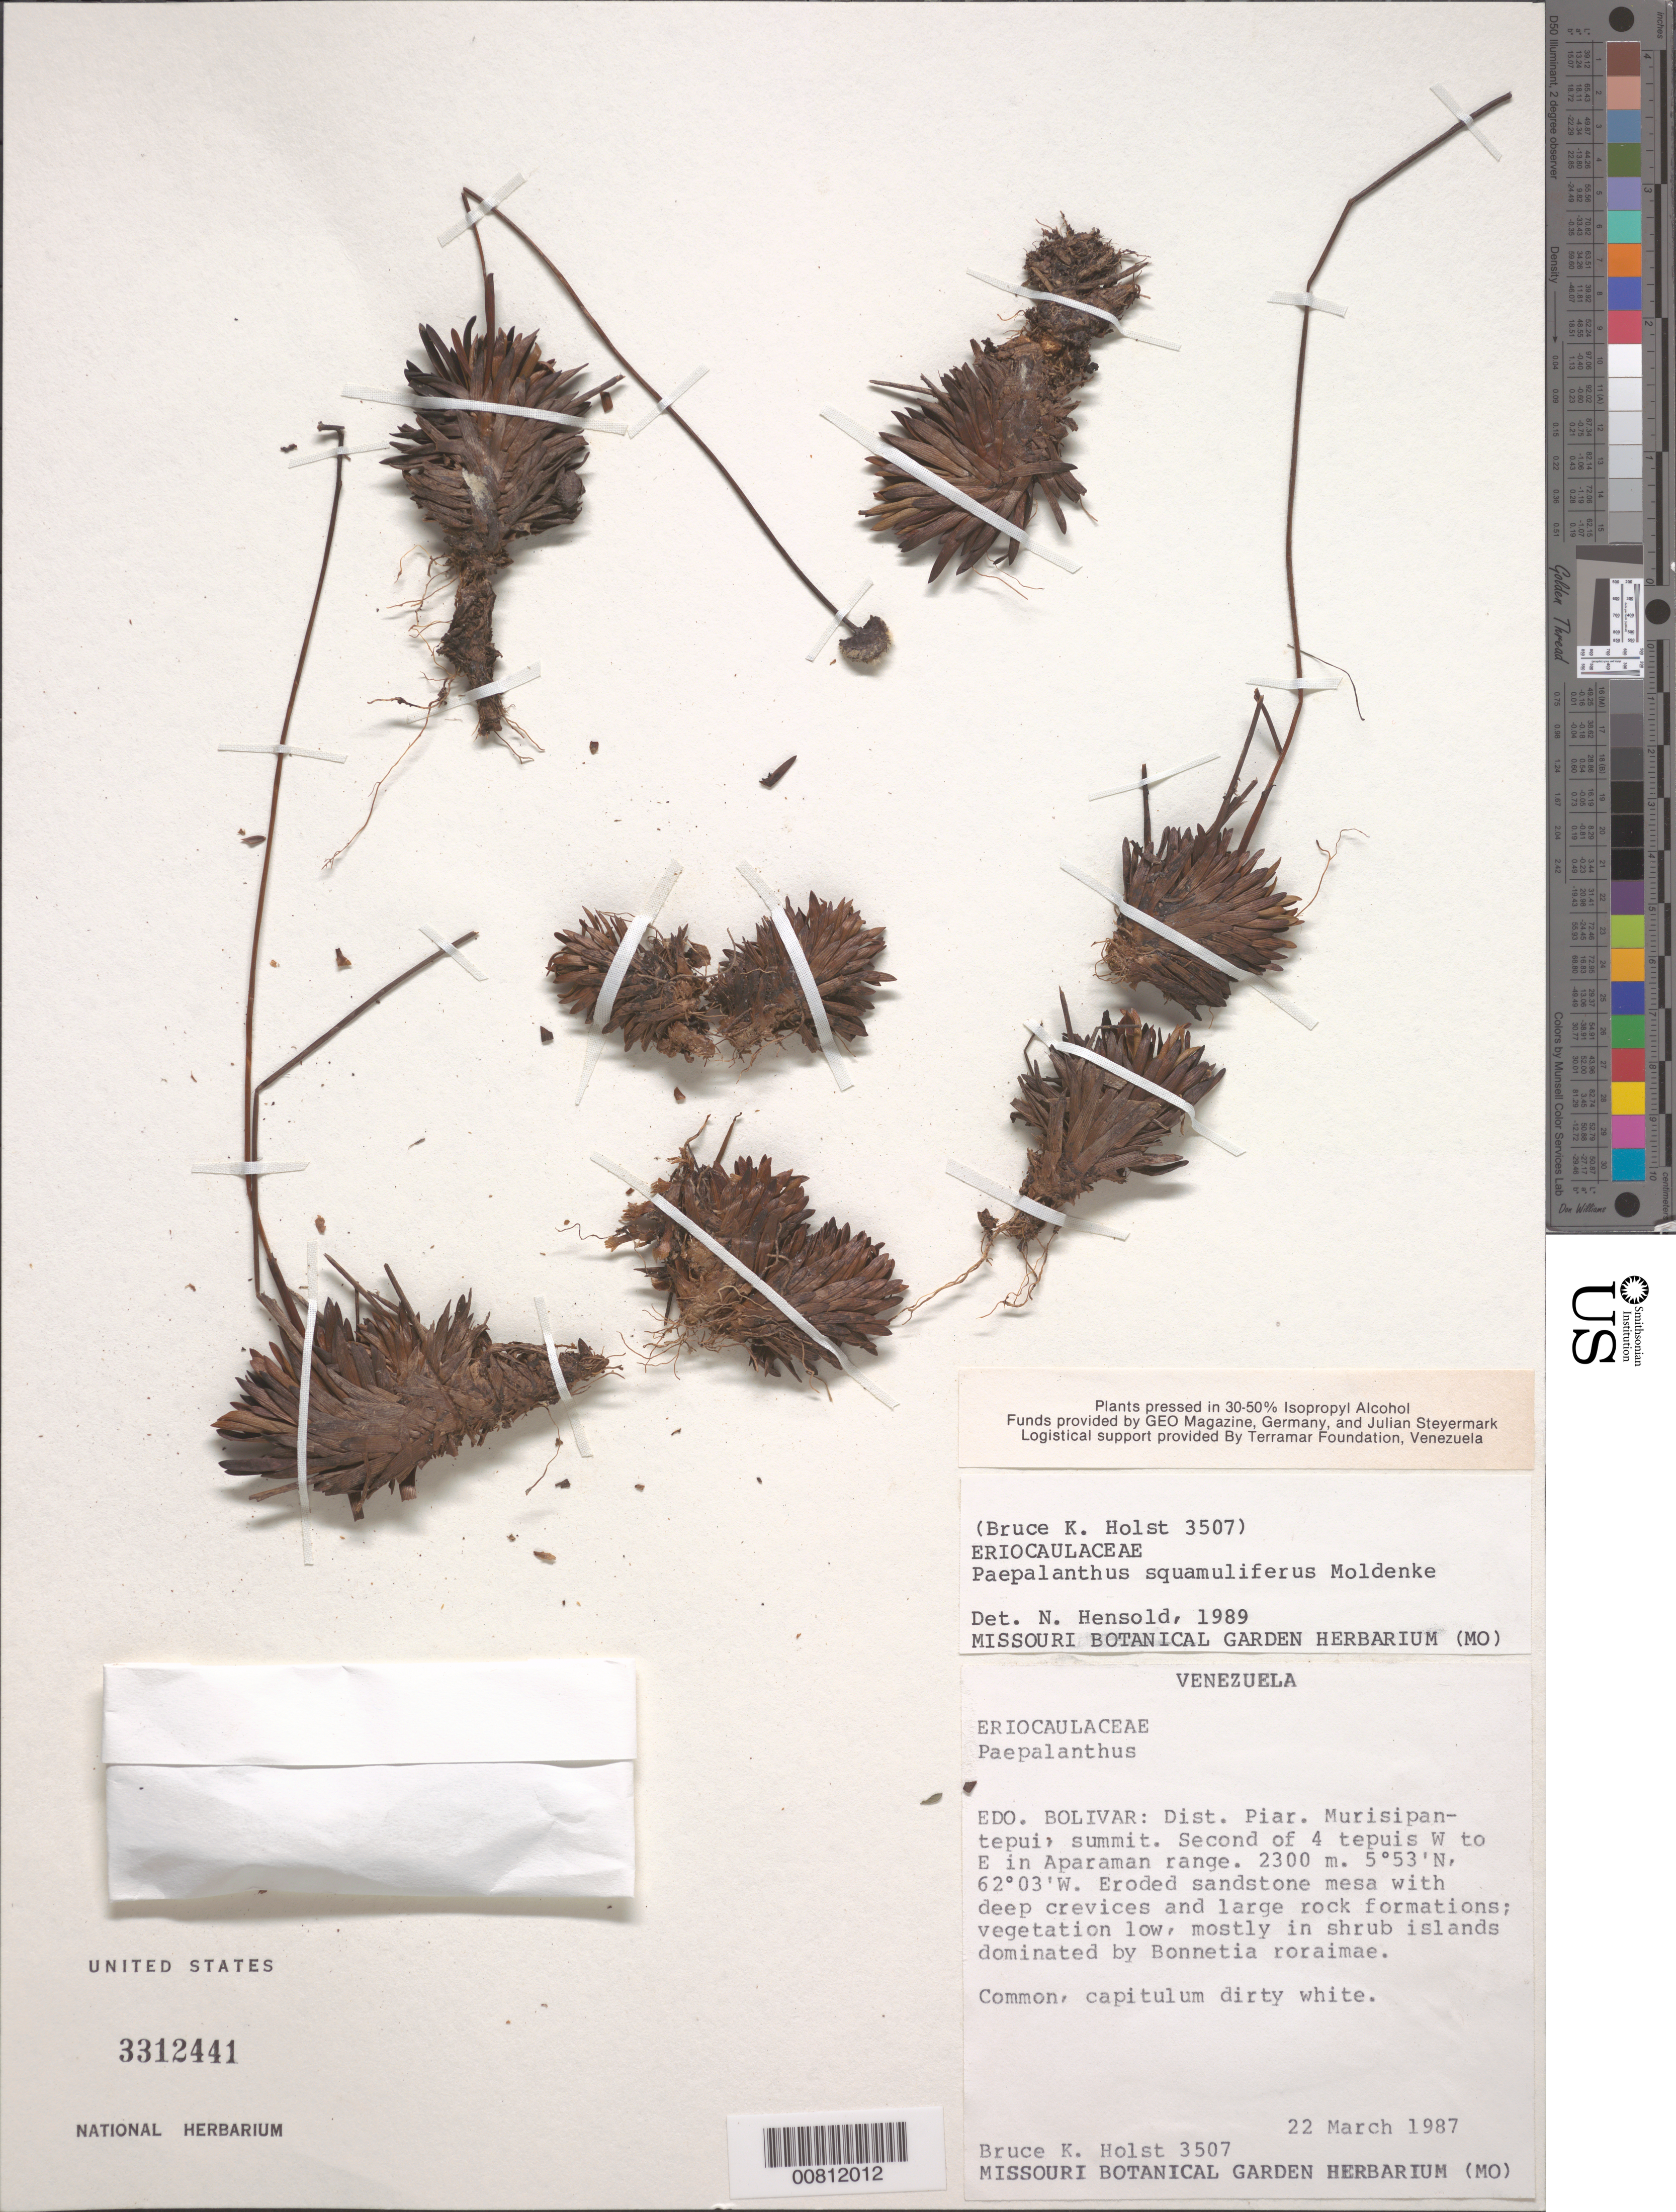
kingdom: Plantae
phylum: Tracheophyta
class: Liliopsida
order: Poales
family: Eriocaulaceae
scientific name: Monosperma squamulifera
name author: (Moldenke) Andrino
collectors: B. Holst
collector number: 3507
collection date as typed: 22-Mar-87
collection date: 1987-03-22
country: Venezuela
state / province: Bolívar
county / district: Piar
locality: Murisipan-tepuí summit, 2nd of 4 tepuís in Aparaman-tepuí range from W to E, East of Auyan-tepuí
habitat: Eroded sandstone mesa with deep crevices and large rock formations; vegetation low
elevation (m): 2300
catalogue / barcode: US 3312441